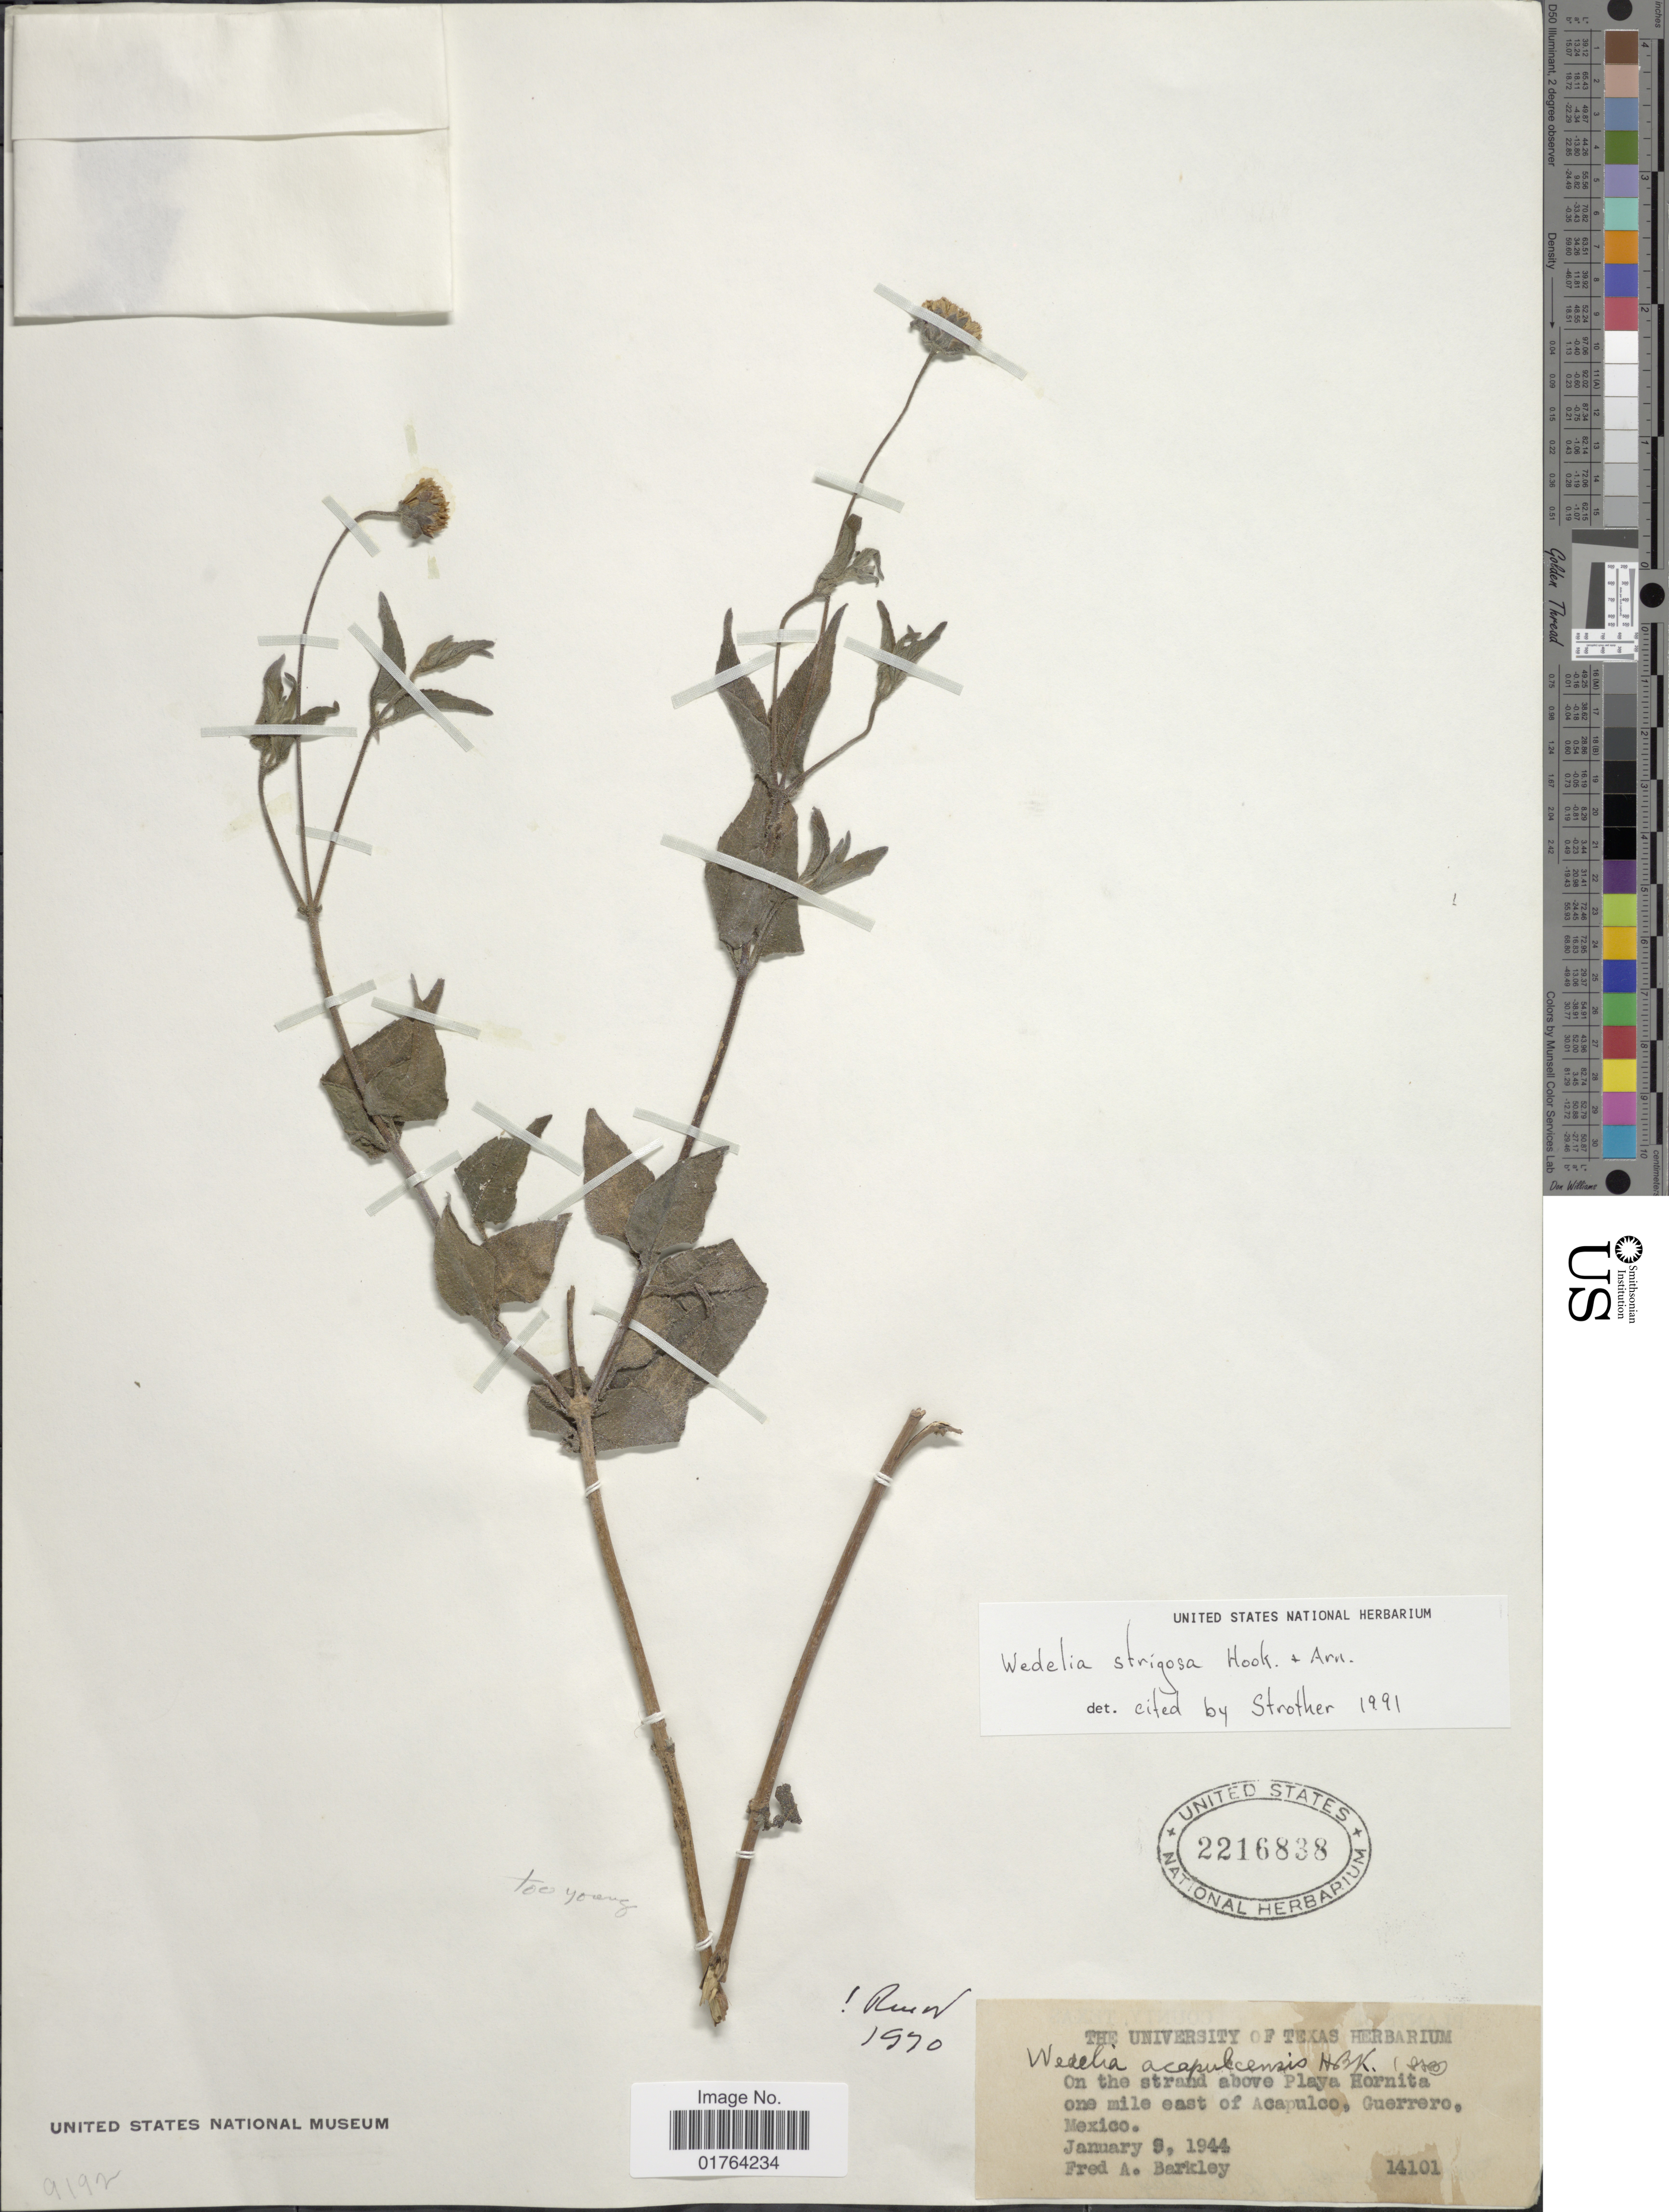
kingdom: Plantae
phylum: Tracheophyta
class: Magnoliopsida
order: Asterales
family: Asteraceae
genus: Wedelia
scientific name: Wedelia strigosa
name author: Hook. & Arn.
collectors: F. A. Barkley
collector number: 14101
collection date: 1944-01-09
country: Mexico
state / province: Guerrero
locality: On the strand above Playa Hornita one mile east of Acapulco, Guerrero, Mexico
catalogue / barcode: US 2216838